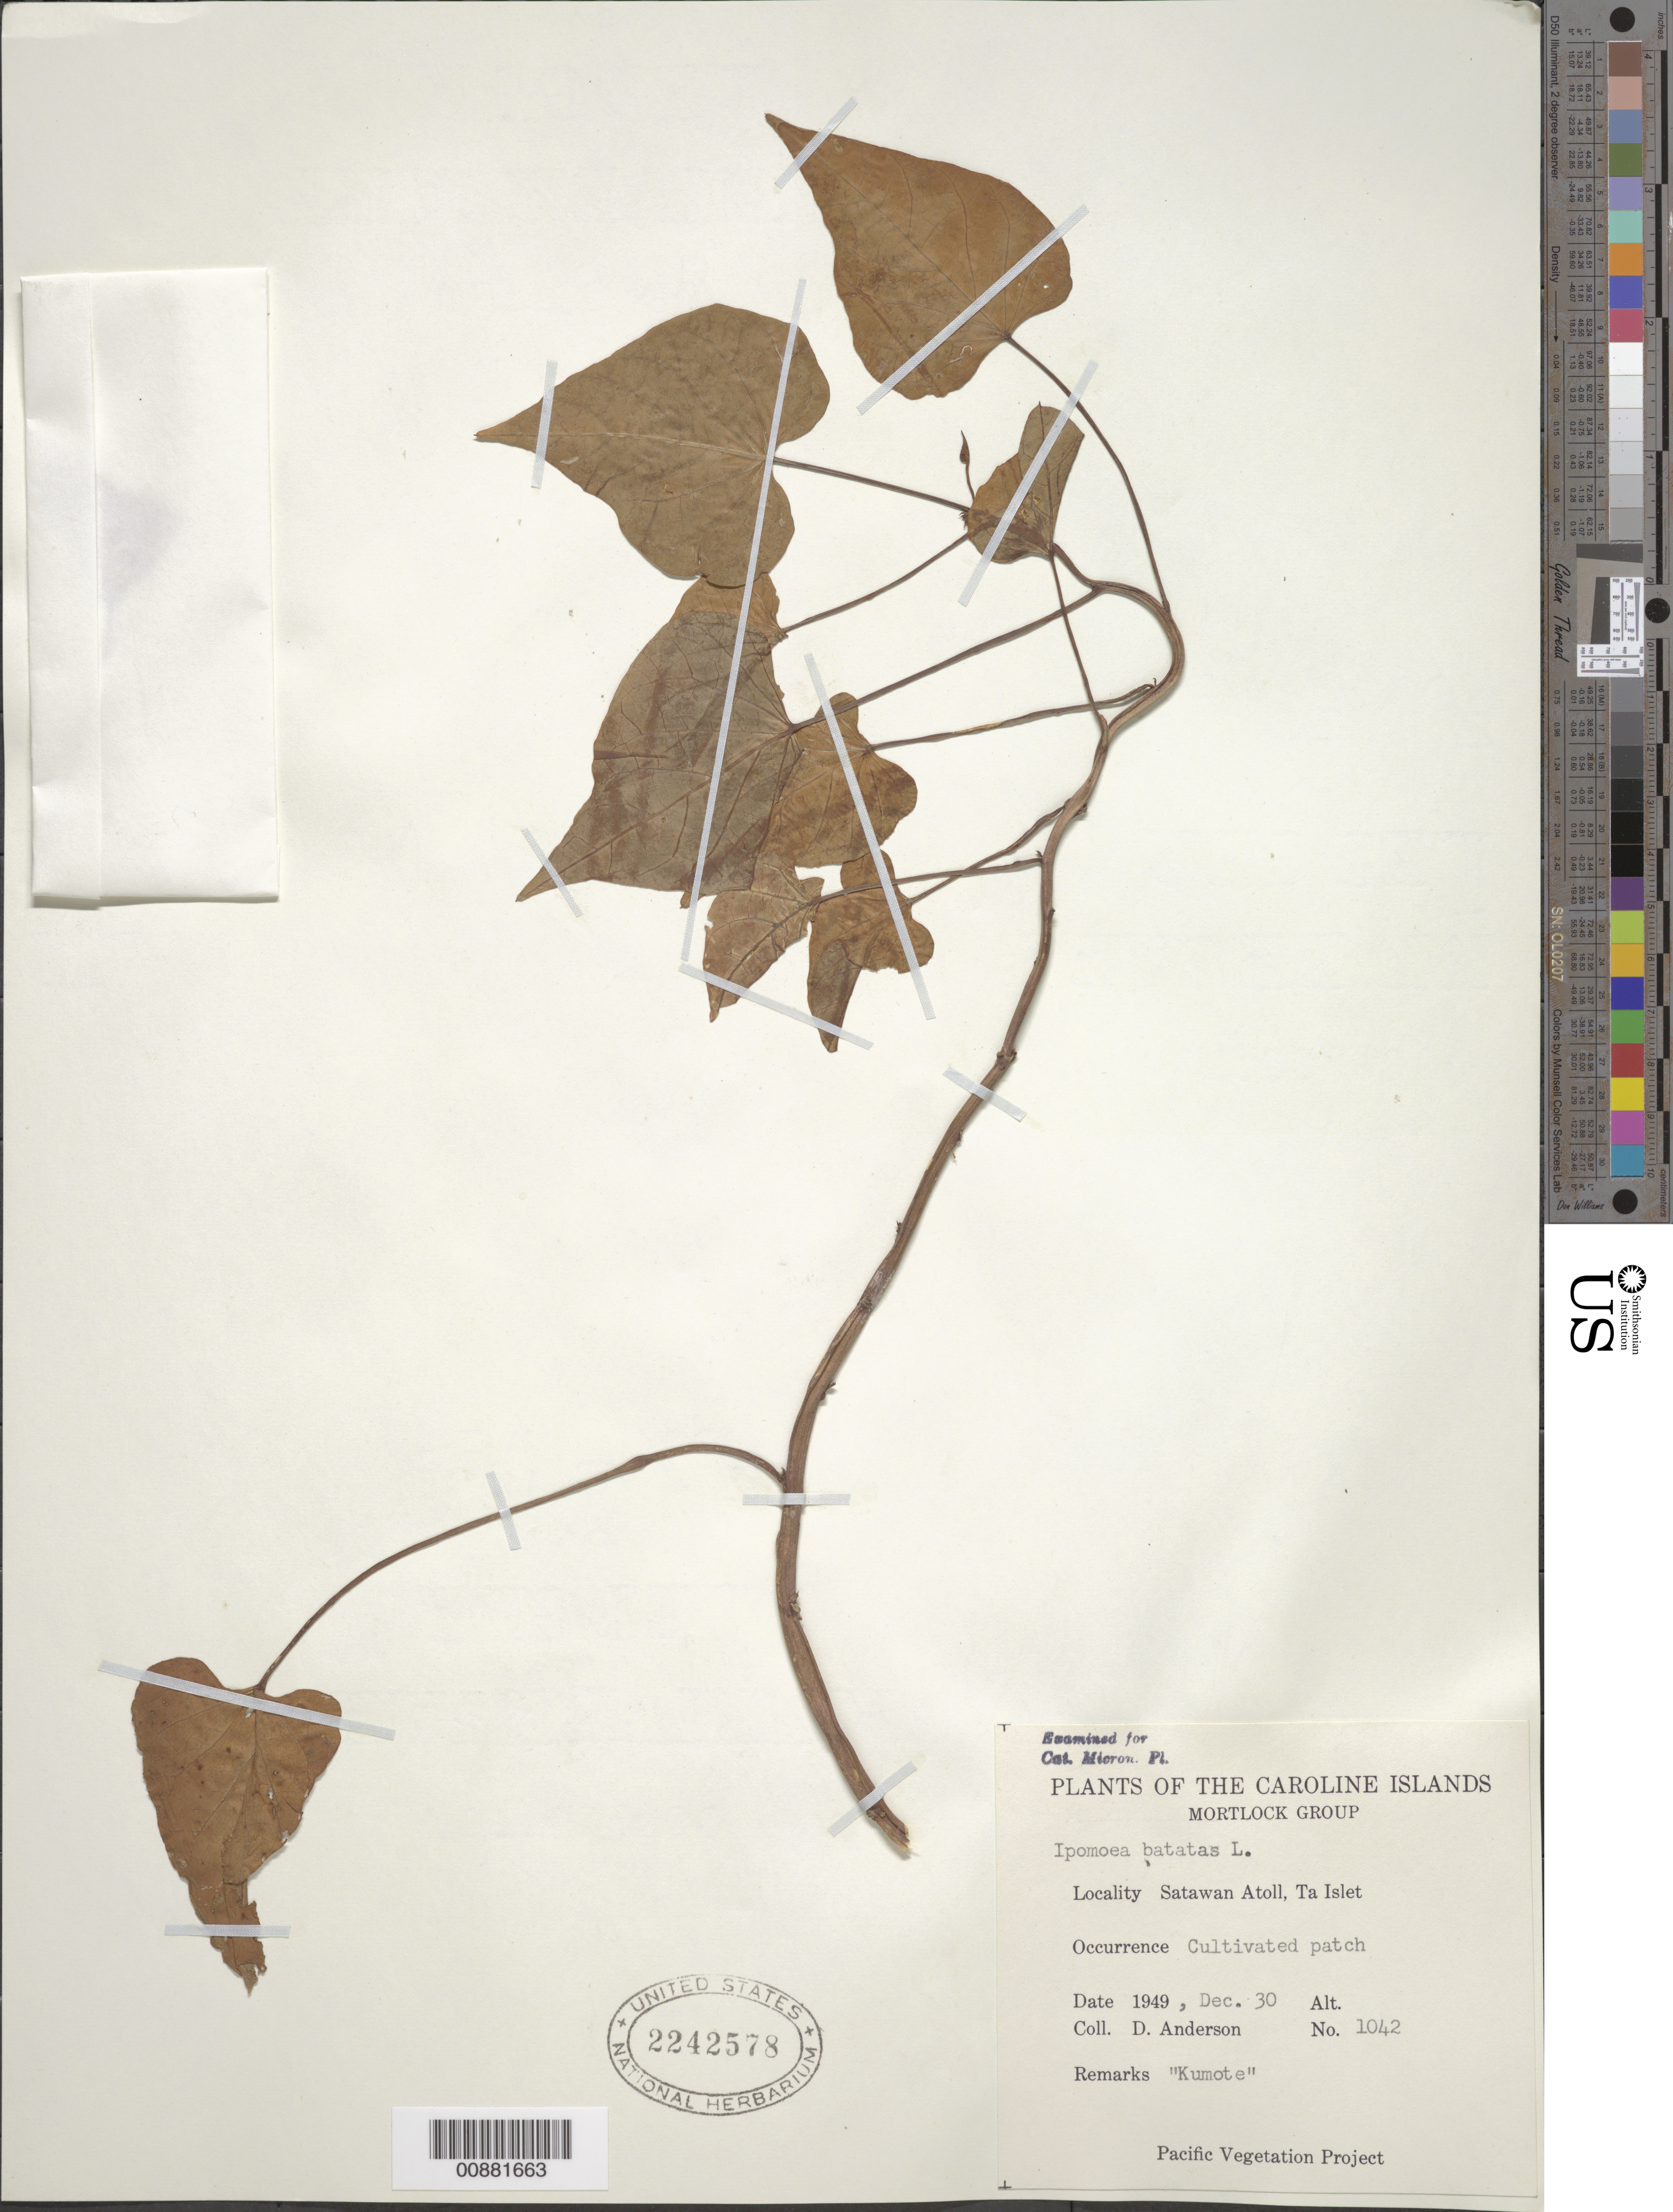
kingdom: Plantae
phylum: Tracheophyta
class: Magnoliopsida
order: Solanales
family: Convolvulaceae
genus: Ipomoea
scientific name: Ipomoea batatas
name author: (L.) Lam.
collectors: D. Anderson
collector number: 1042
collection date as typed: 30 Dec 1949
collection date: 1949-12-30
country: Micronesia, Federated States of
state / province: Truk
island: Satawan Atoll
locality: Ta Islet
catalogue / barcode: US 2242578